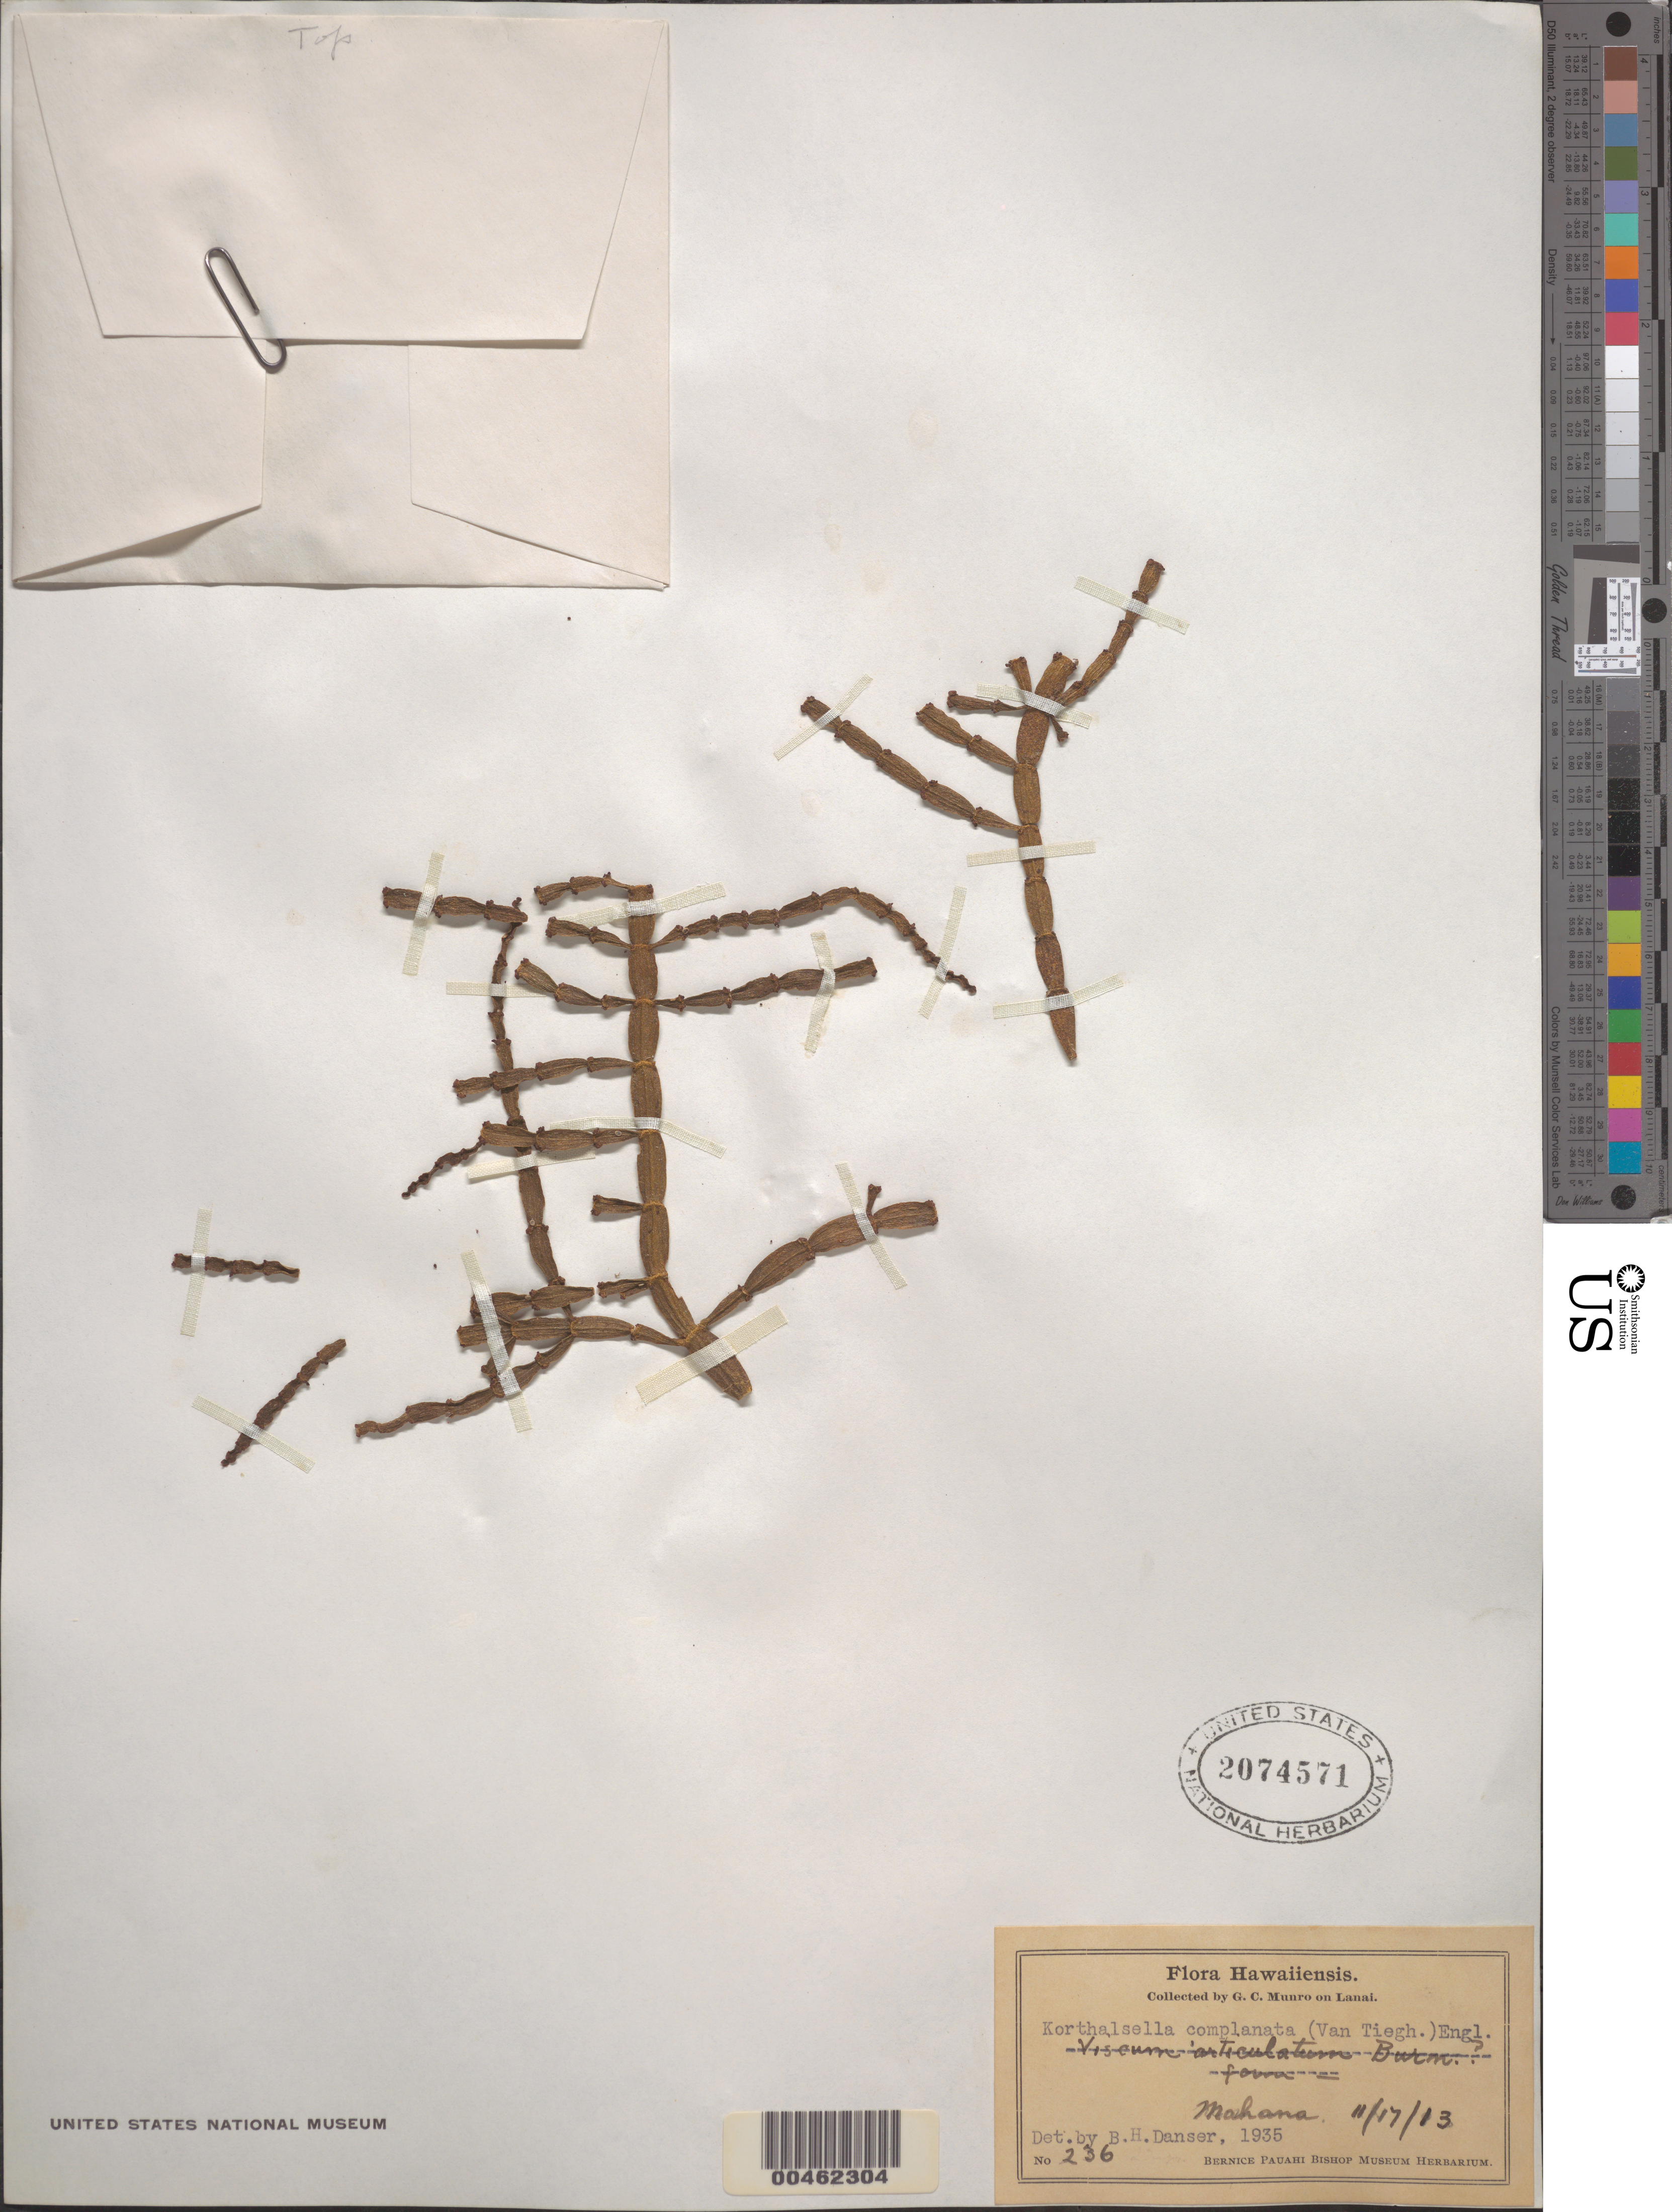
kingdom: Plantae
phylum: Tracheophyta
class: Magnoliopsida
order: Santalales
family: Viscaceae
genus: Korthalsella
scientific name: Korthalsella complanata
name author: (Tiegh.) Engl.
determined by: Danser, B. H.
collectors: G. C. Munro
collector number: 236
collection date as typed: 17 Nov 1913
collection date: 1913-11-17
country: United States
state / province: Hawaii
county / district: Honolulu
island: Oahu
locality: Mahana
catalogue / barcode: US 2074571